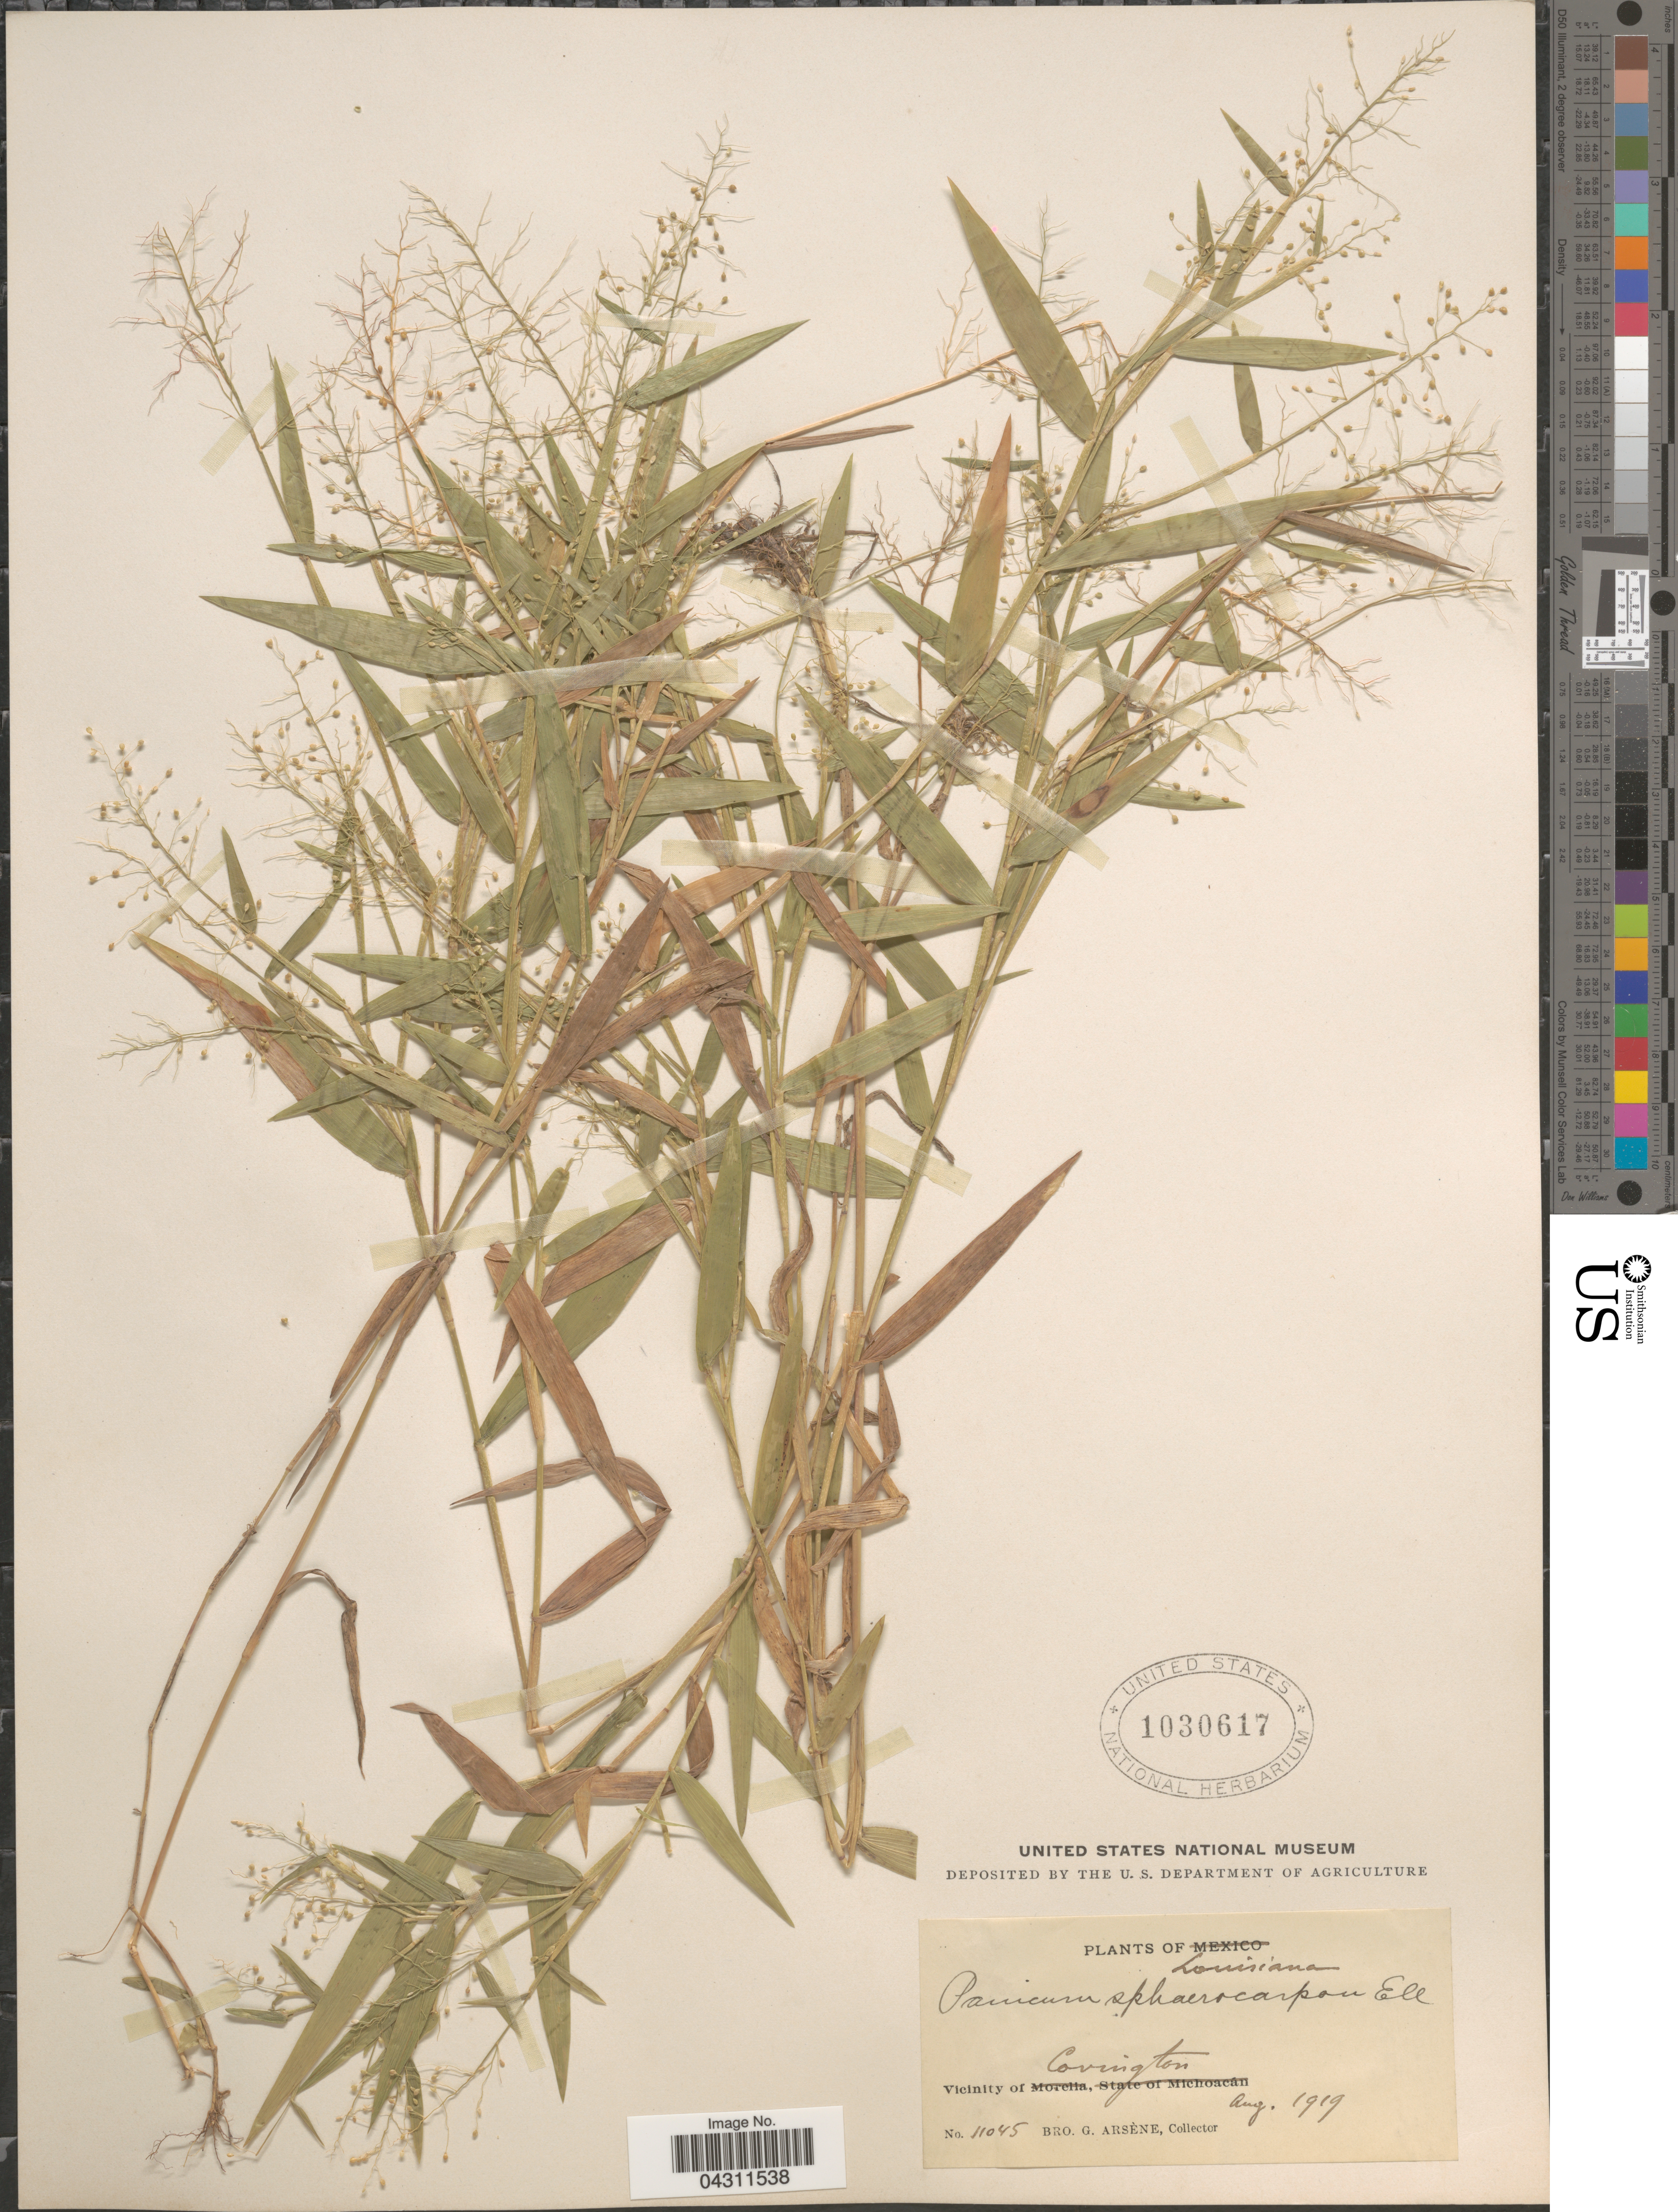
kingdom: Plantae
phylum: Tracheophyta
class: Liliopsida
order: Poales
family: Poaceae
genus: Dichanthelium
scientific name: Dichanthelium sphaerocarpon var. sphaerocarpon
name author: (Elliott) Gould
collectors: Bro. G. Arsène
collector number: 11045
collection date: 1919-08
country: United States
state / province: Louisiana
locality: Vicinity of Covington.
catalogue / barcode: US 1030617